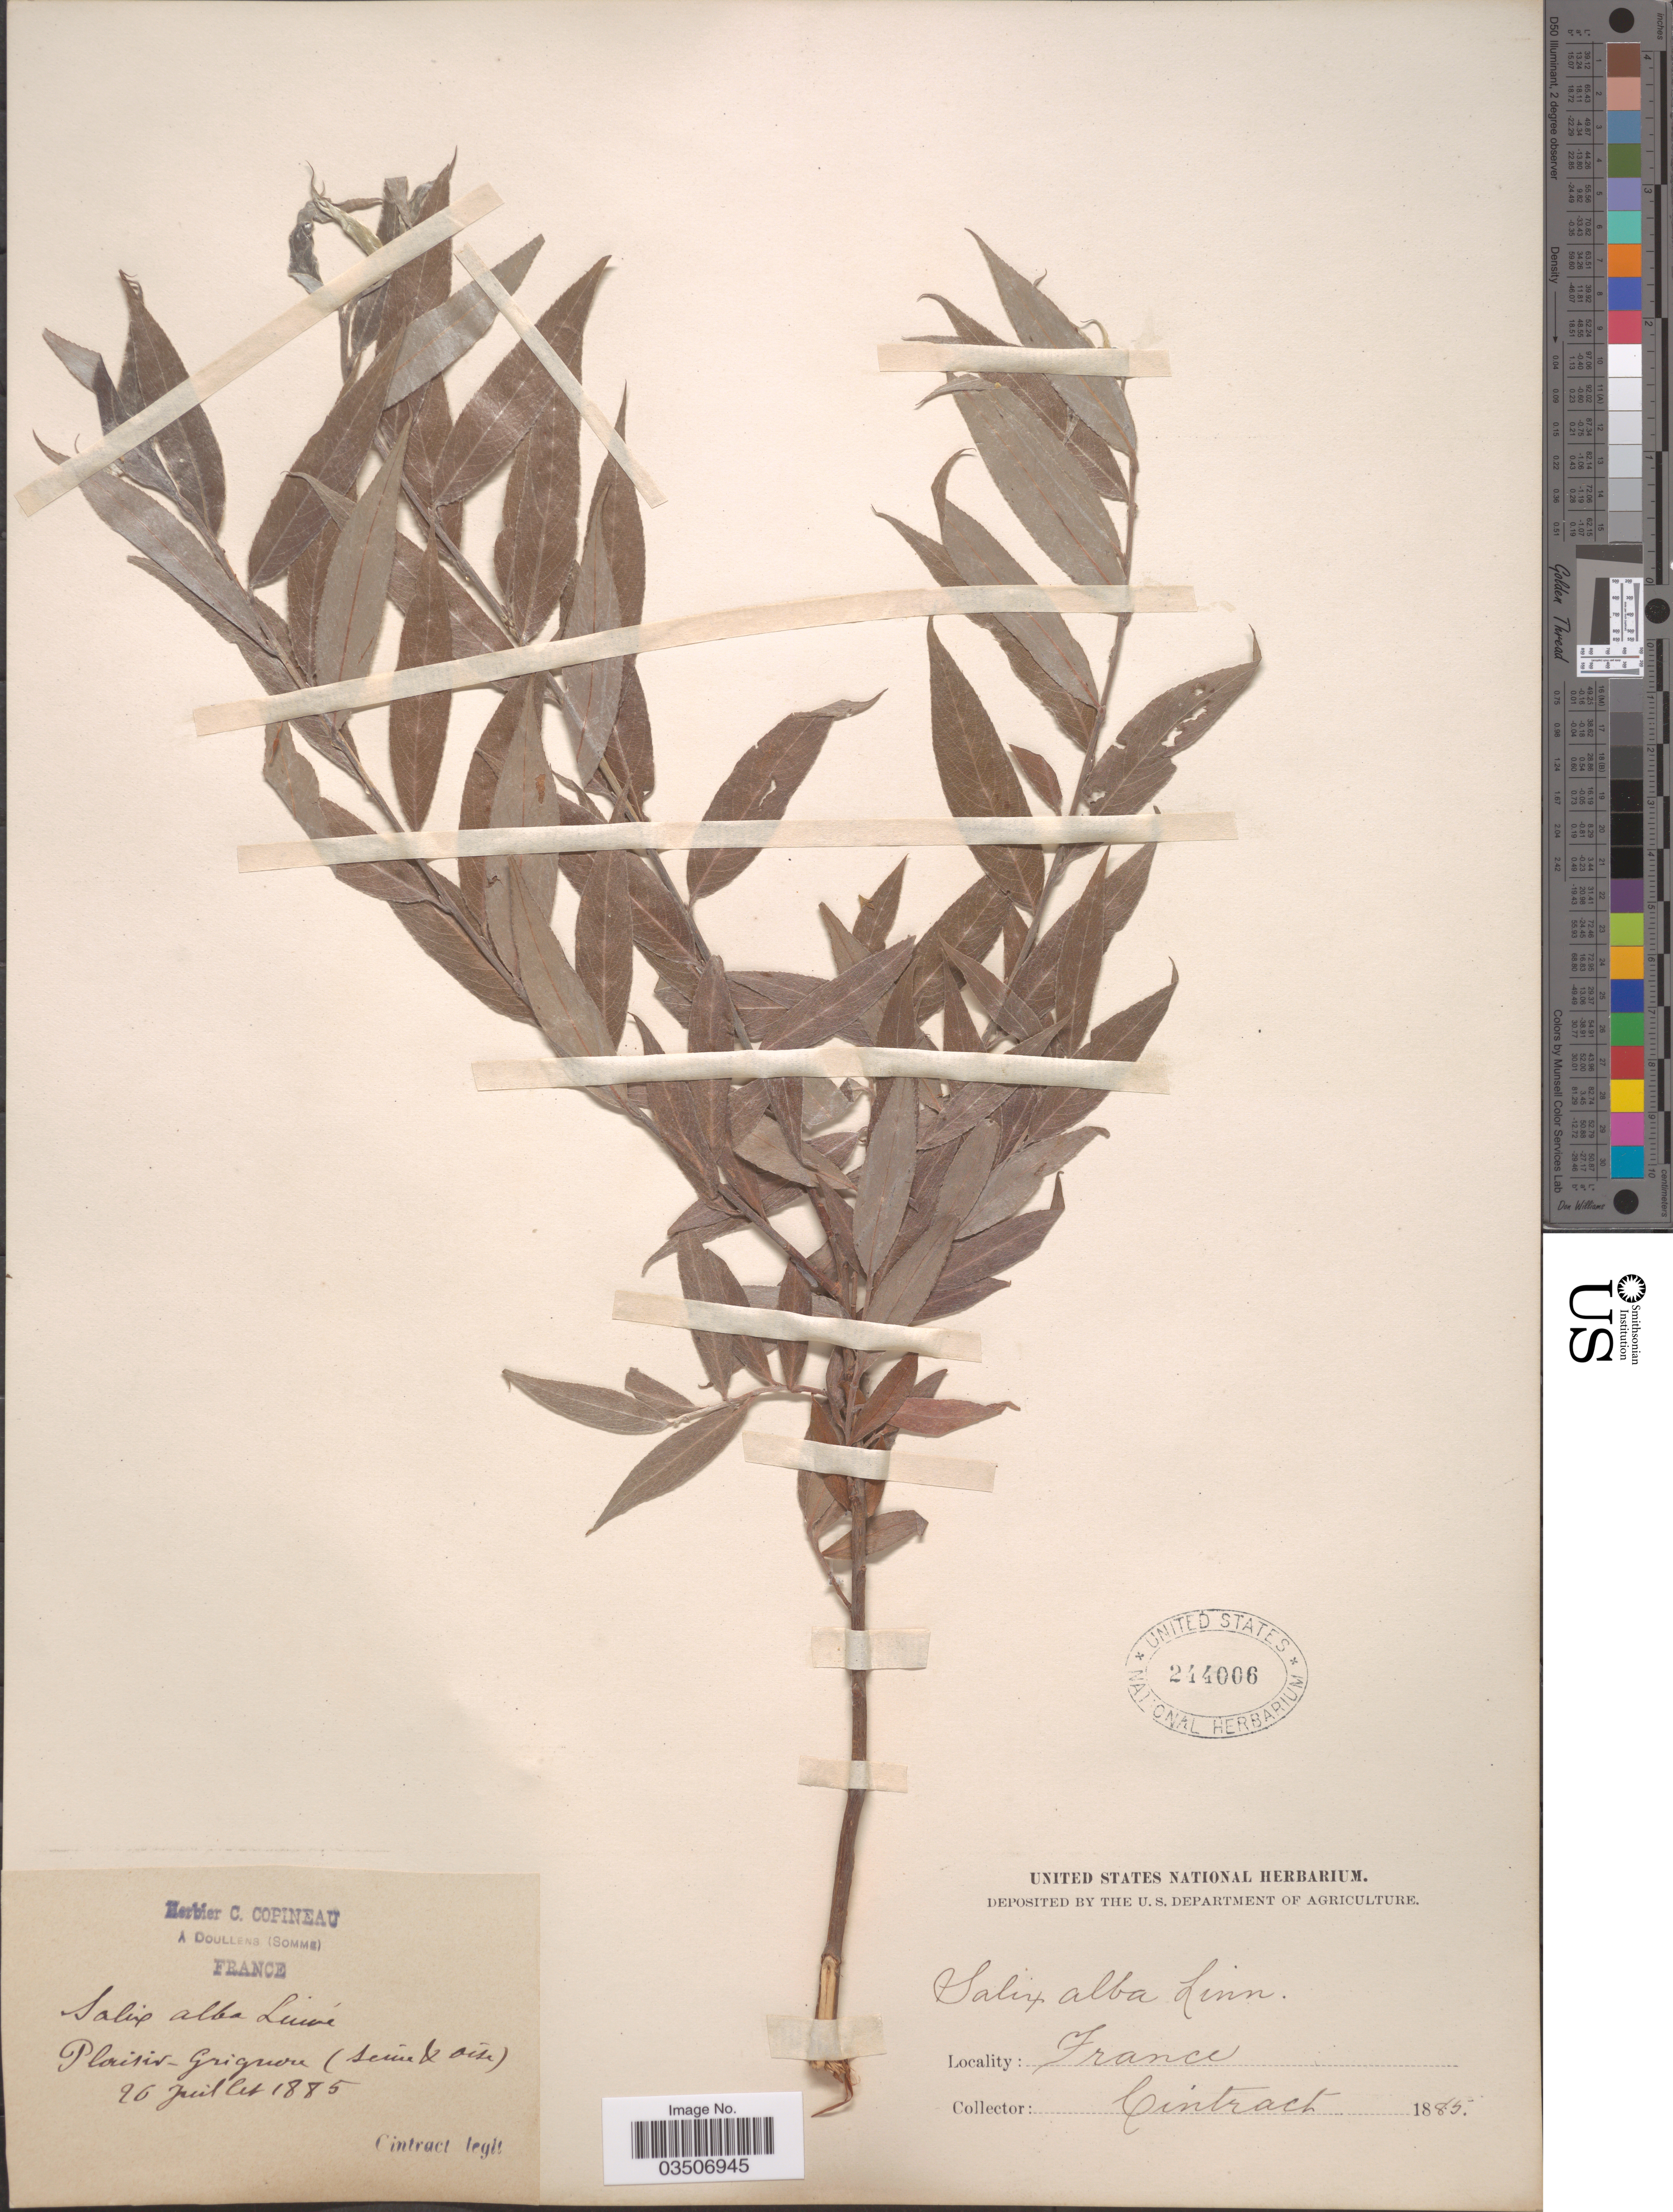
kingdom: Plantae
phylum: Tracheophyta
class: Magnoliopsida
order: Malpighiales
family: Salicaceae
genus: Salix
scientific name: Salix alba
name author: L.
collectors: Cintract, --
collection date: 1885-07-26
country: France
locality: Plaisir-Grignon (Seine Oíse).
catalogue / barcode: US 244006